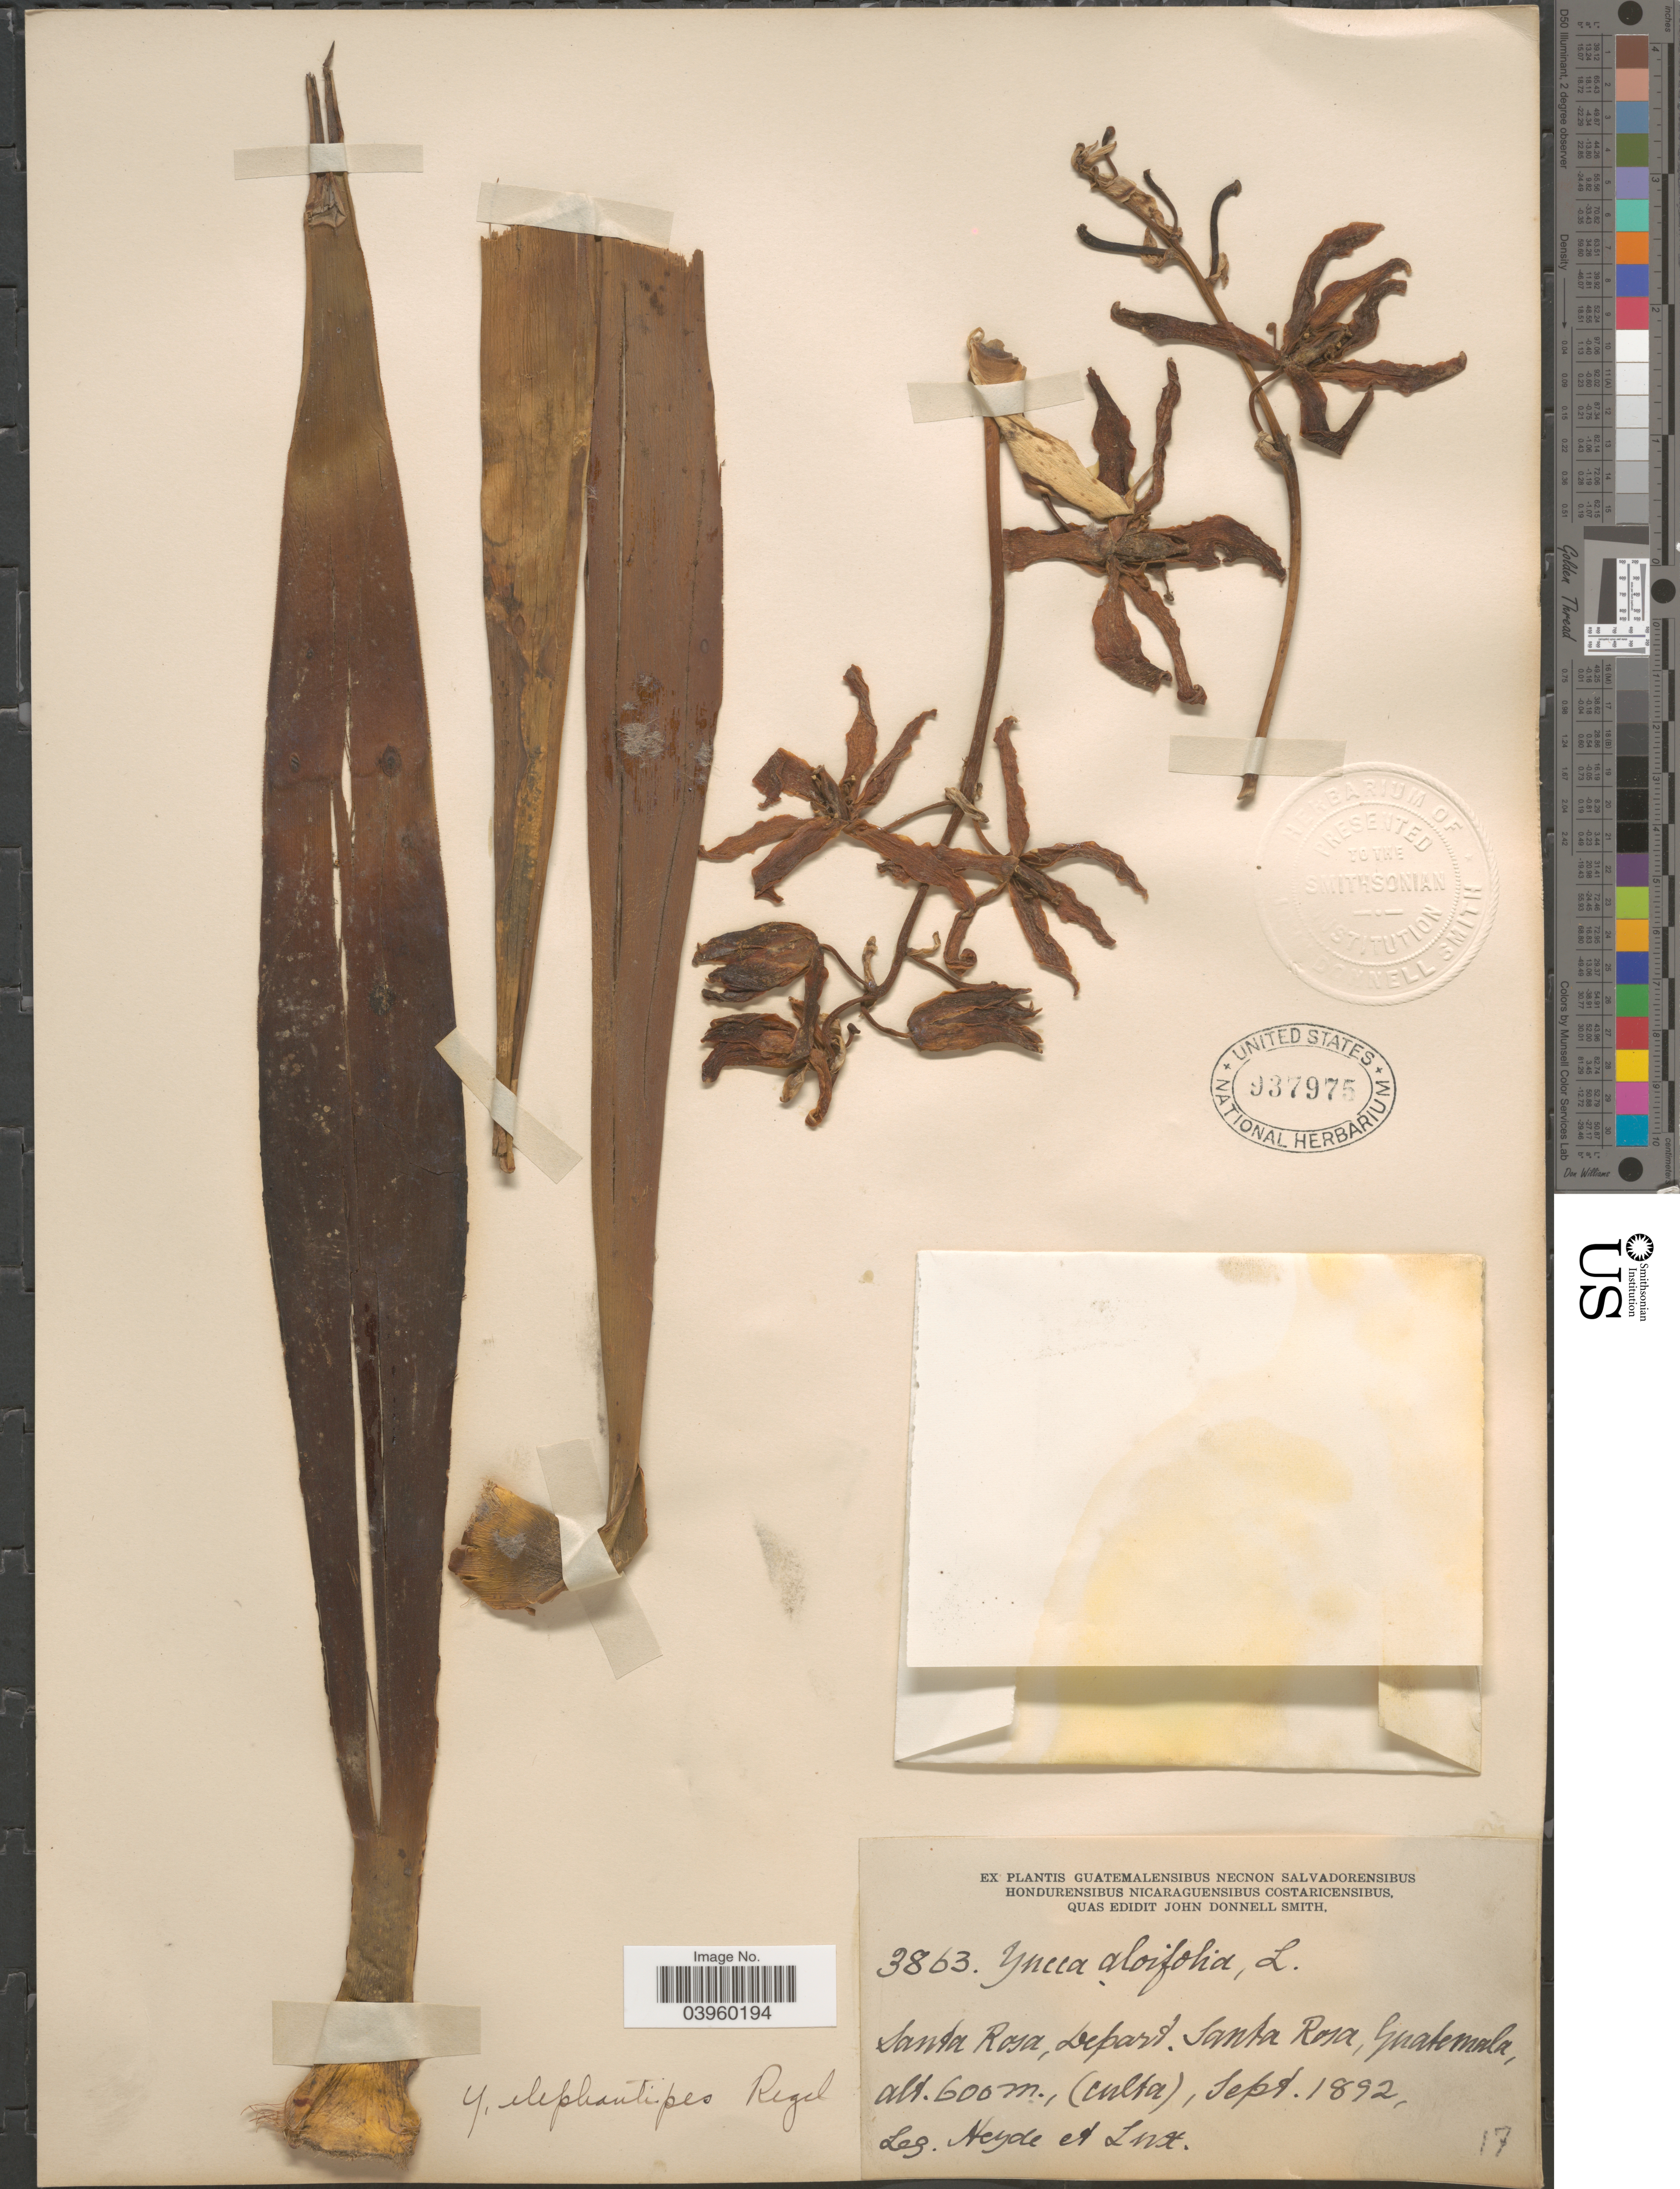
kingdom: Plantae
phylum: Tracheophyta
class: Liliopsida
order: Asparagales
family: Asparagaceae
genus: Yucca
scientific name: Yucca elephantipes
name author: Regel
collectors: Heyde & Lux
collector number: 3863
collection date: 1892-09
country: Guatemala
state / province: Santa Rosa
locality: Depart. Santa Rosa.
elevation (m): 600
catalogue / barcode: US 937975